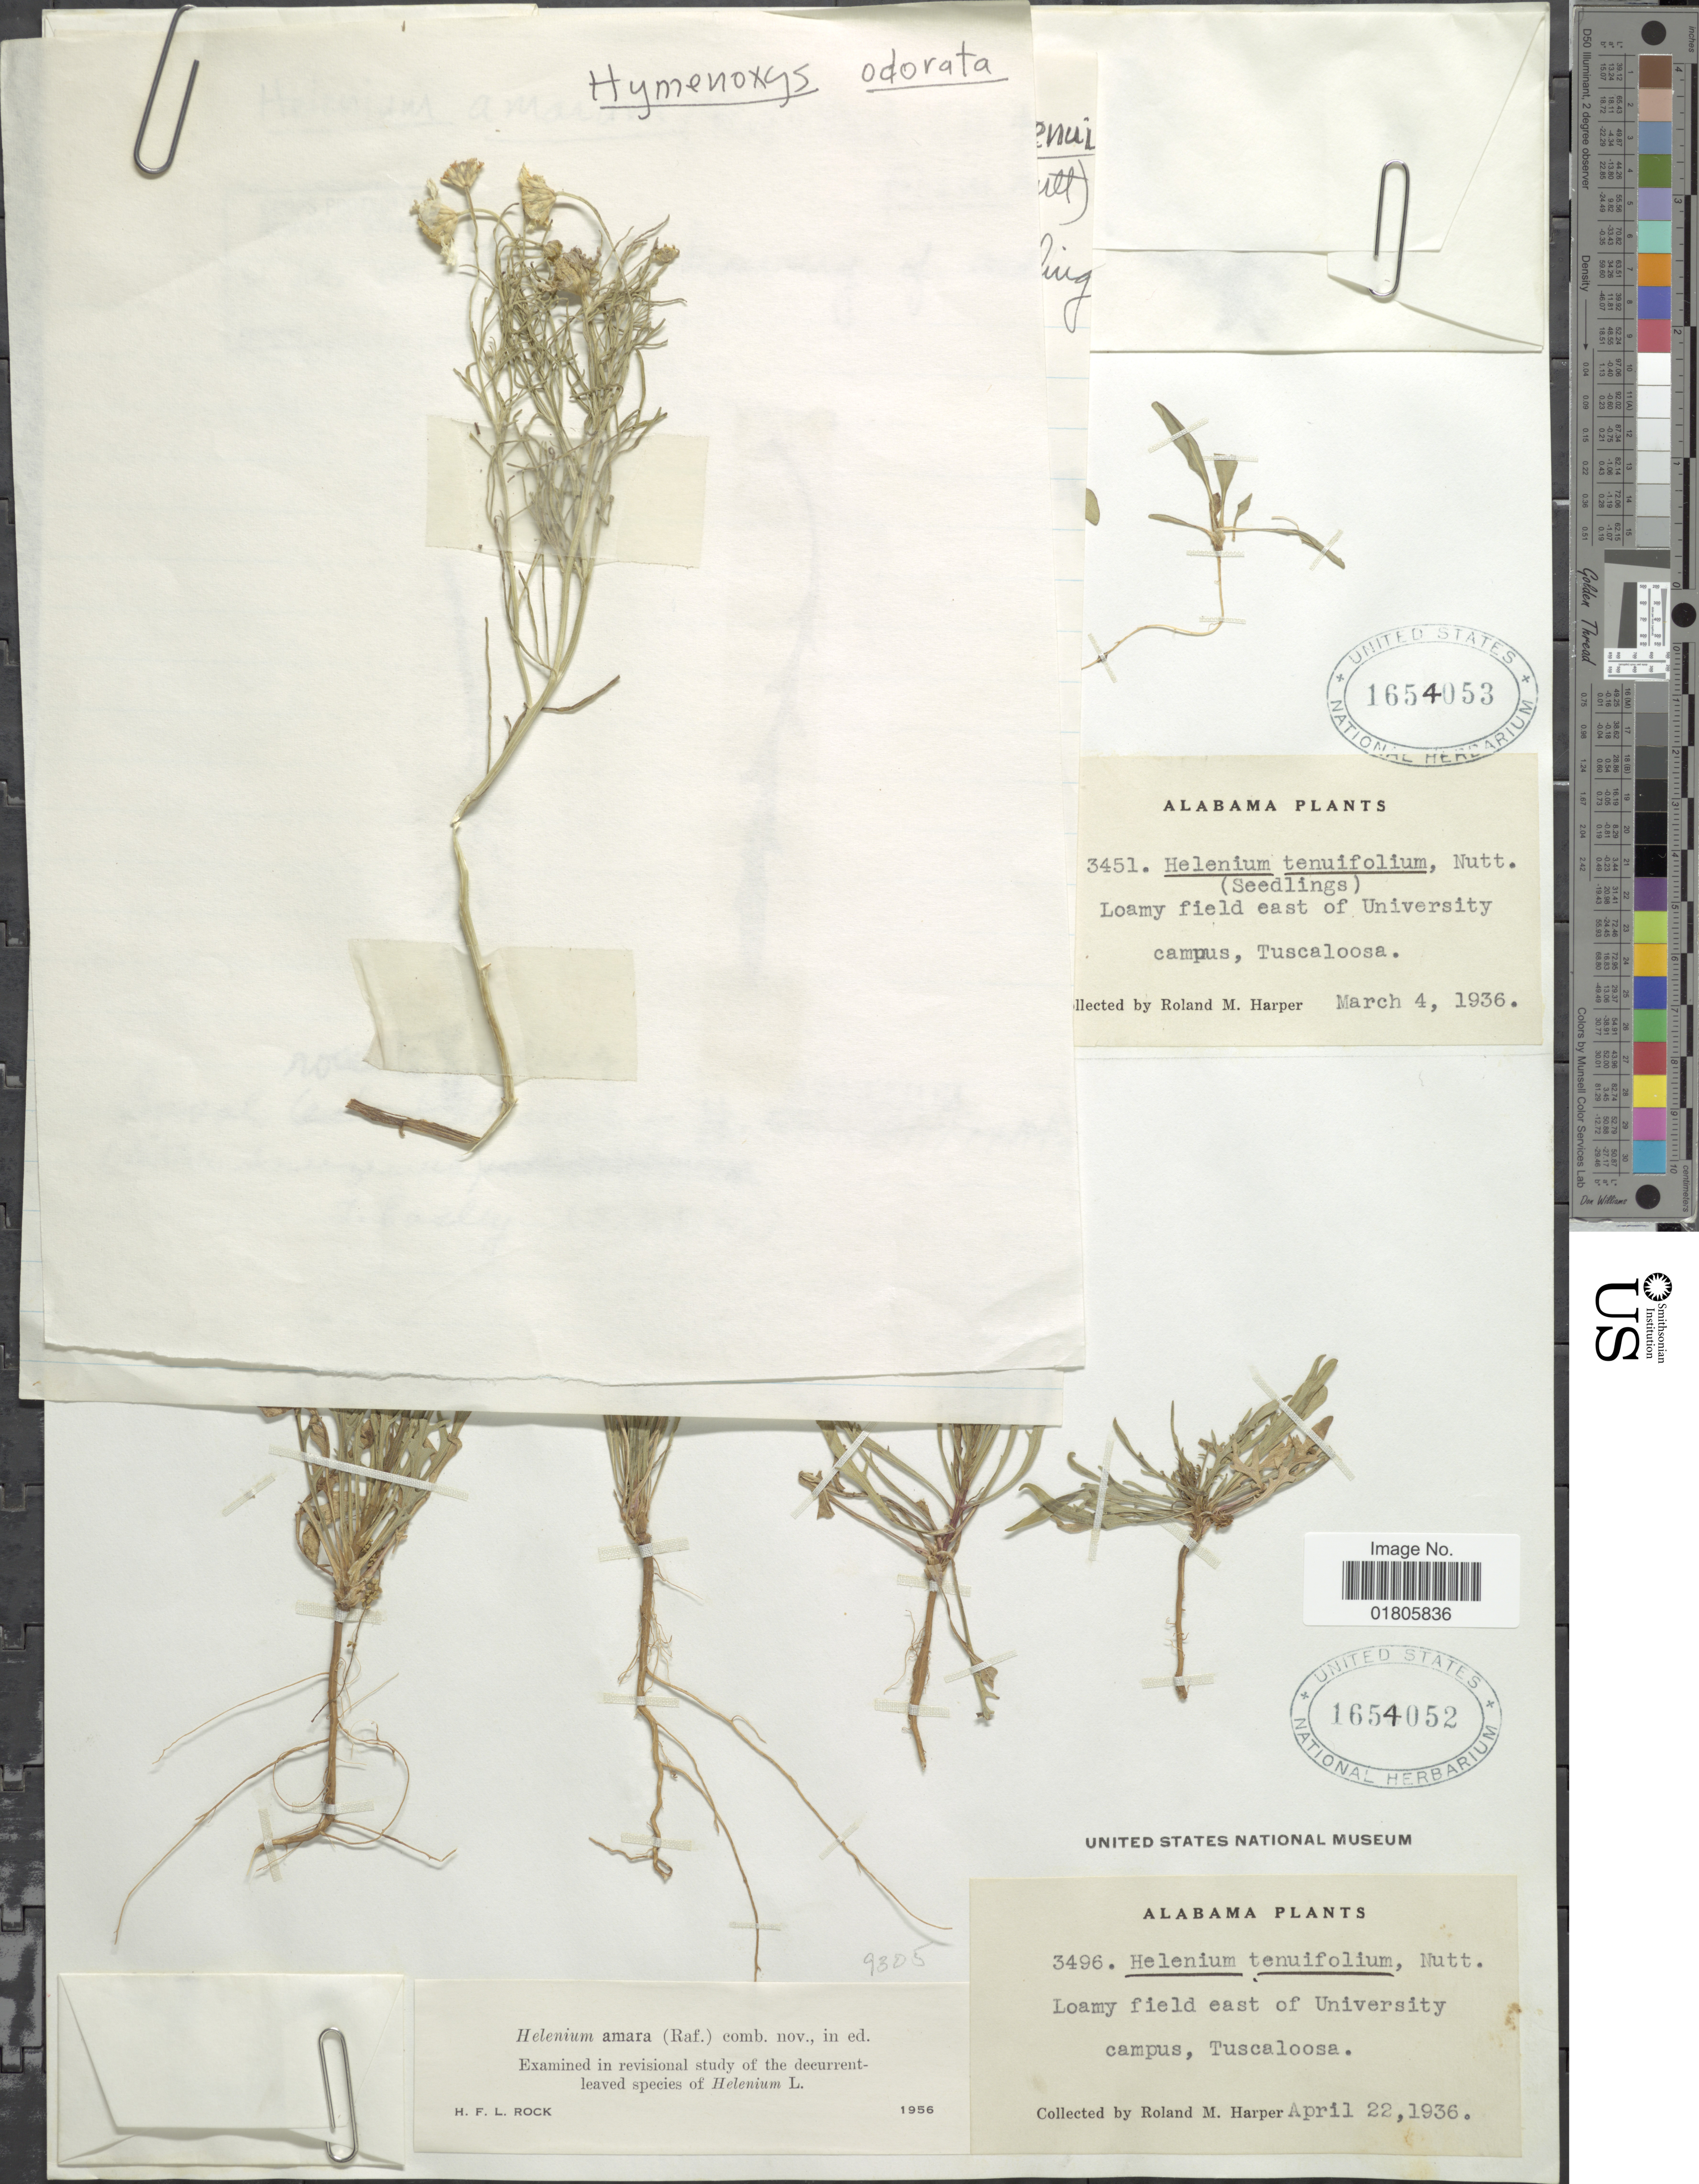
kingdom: Plantae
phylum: Tracheophyta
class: Magnoliopsida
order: Asterales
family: Asteraceae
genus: Helenium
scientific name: Helenium amarum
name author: (Raf.) H. Rock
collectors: R. M. Harper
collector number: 3496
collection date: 1936-04-22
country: United States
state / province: Alabama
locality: Loamy field east of University campus, Tuscaloosa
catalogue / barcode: US 1654052